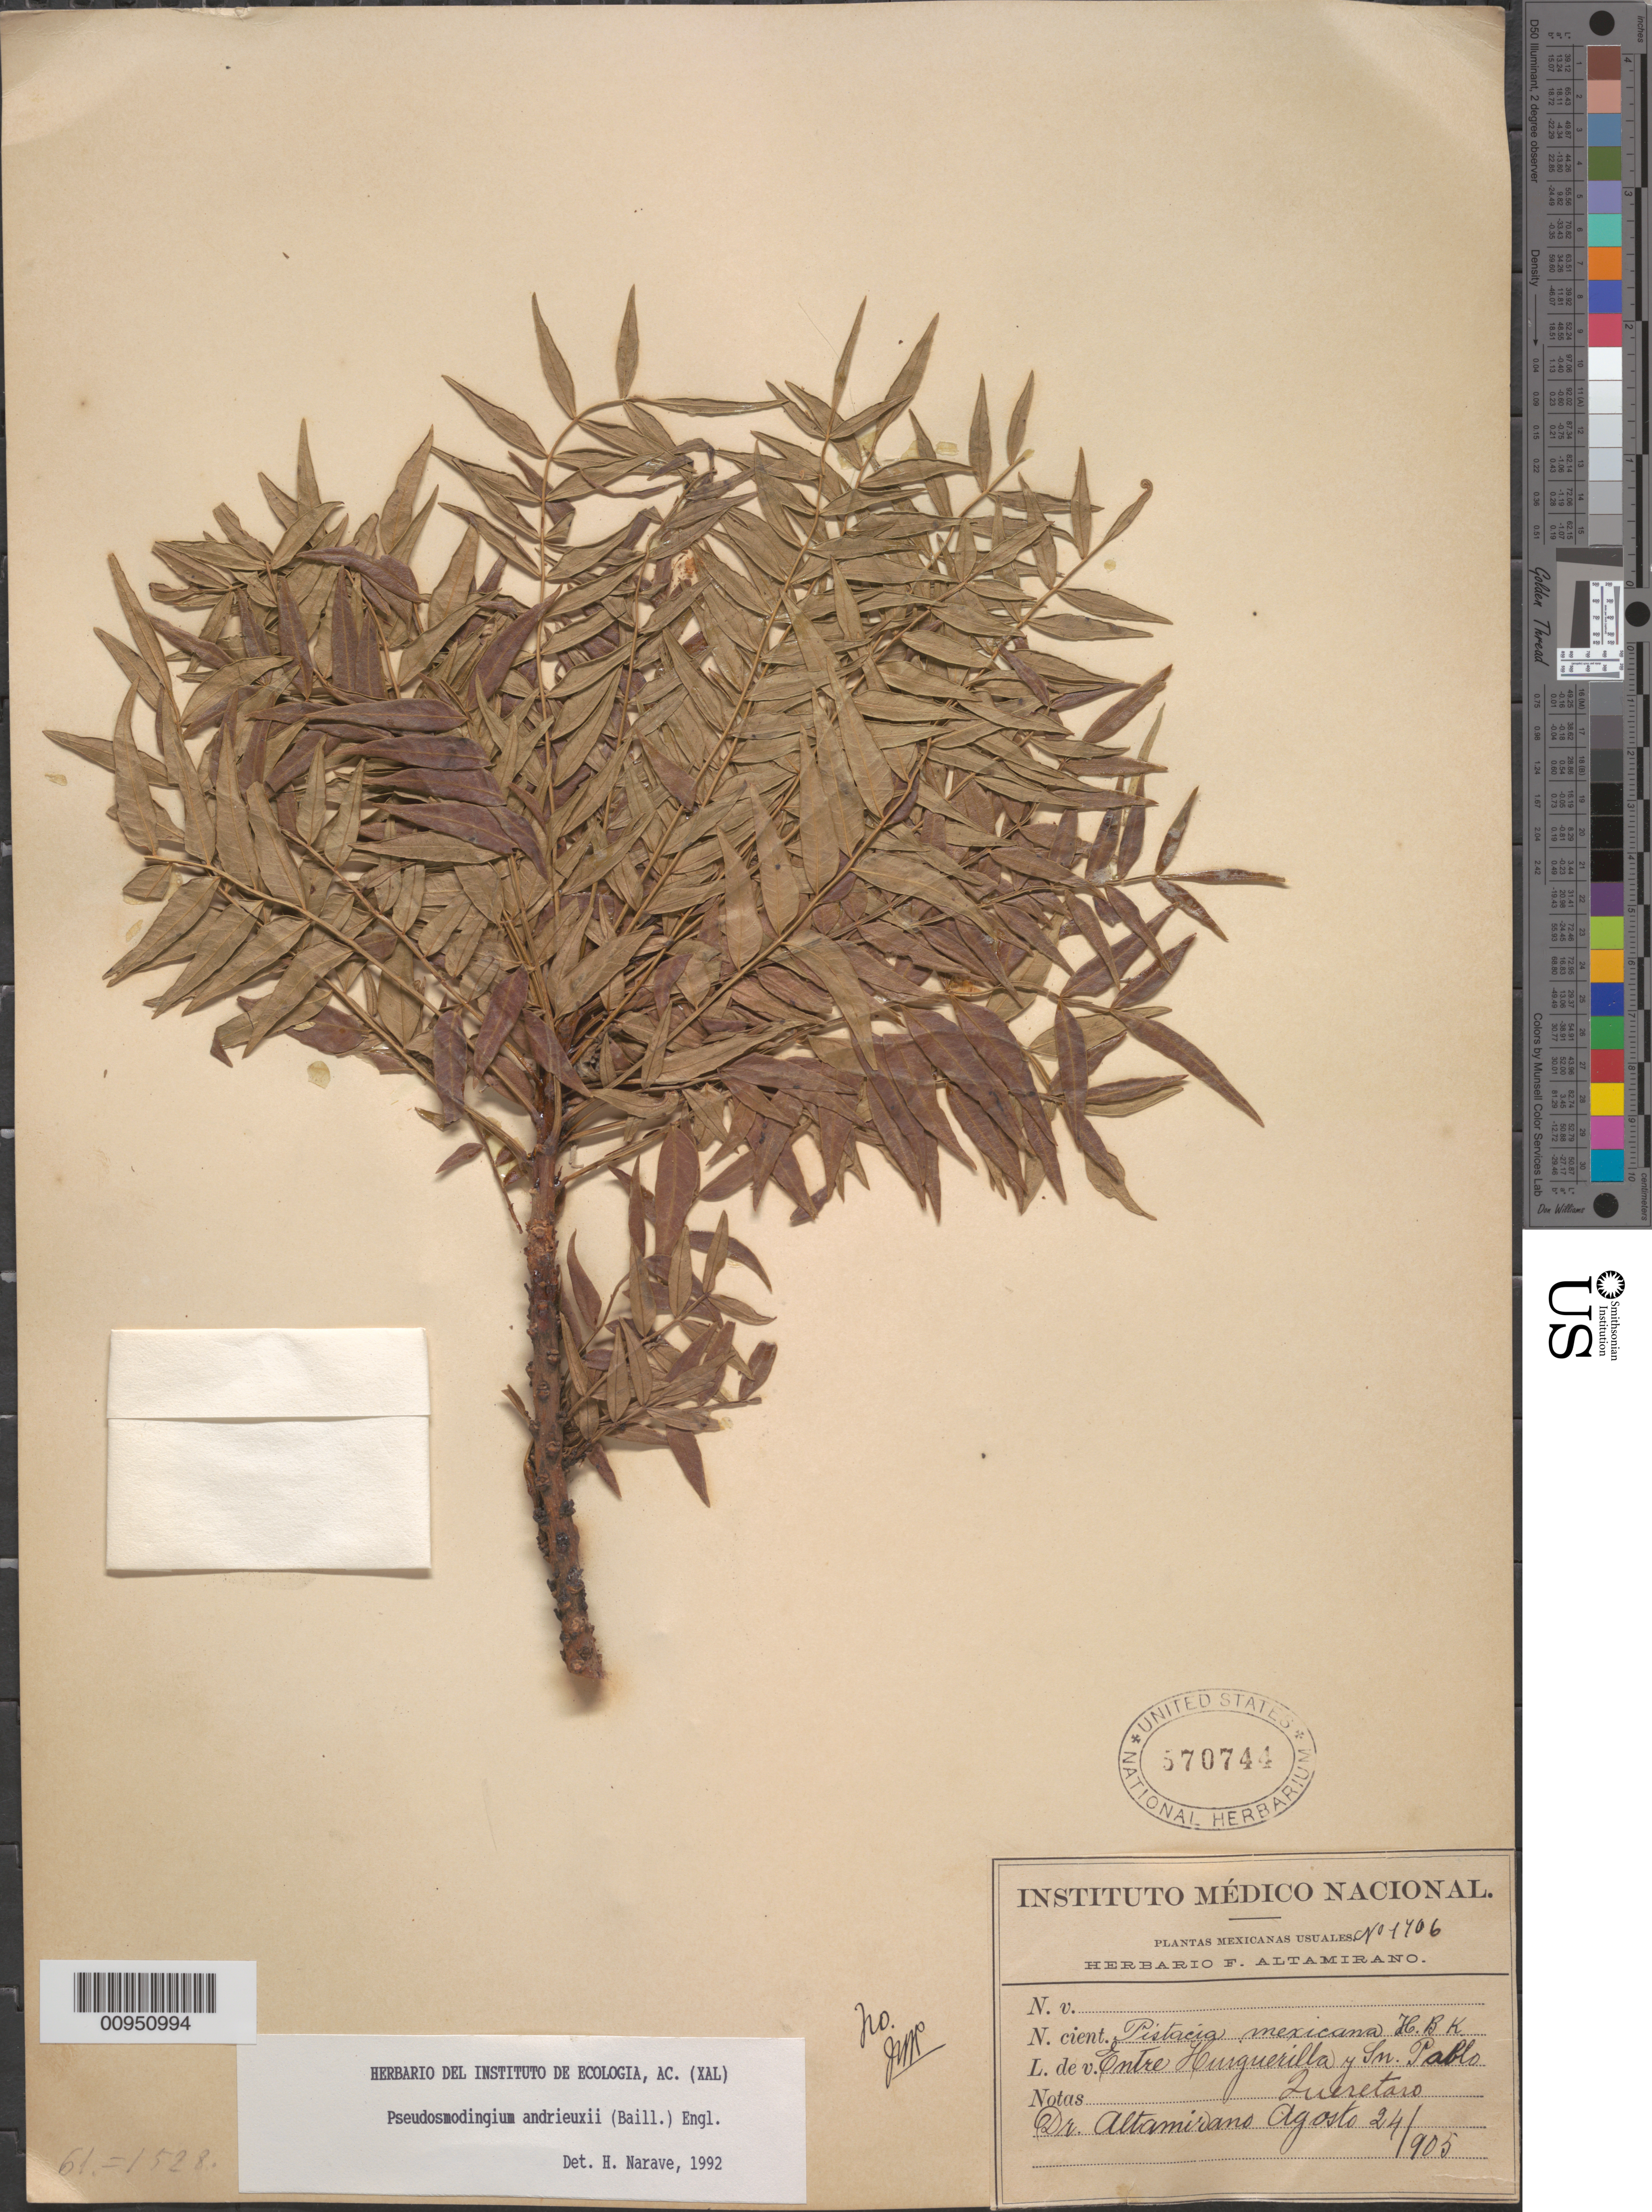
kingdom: Plantae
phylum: Tracheophyta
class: Magnoliopsida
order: Sapindales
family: Anacardiaceae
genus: Pseudosmodingium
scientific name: Pseudosmodingium andrieuxii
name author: (Baill.) Engl.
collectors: F. Altamirano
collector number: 1706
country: Mexico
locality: Between Hurguerilla, and Sn. Pablo, Queretaro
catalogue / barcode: US 570744